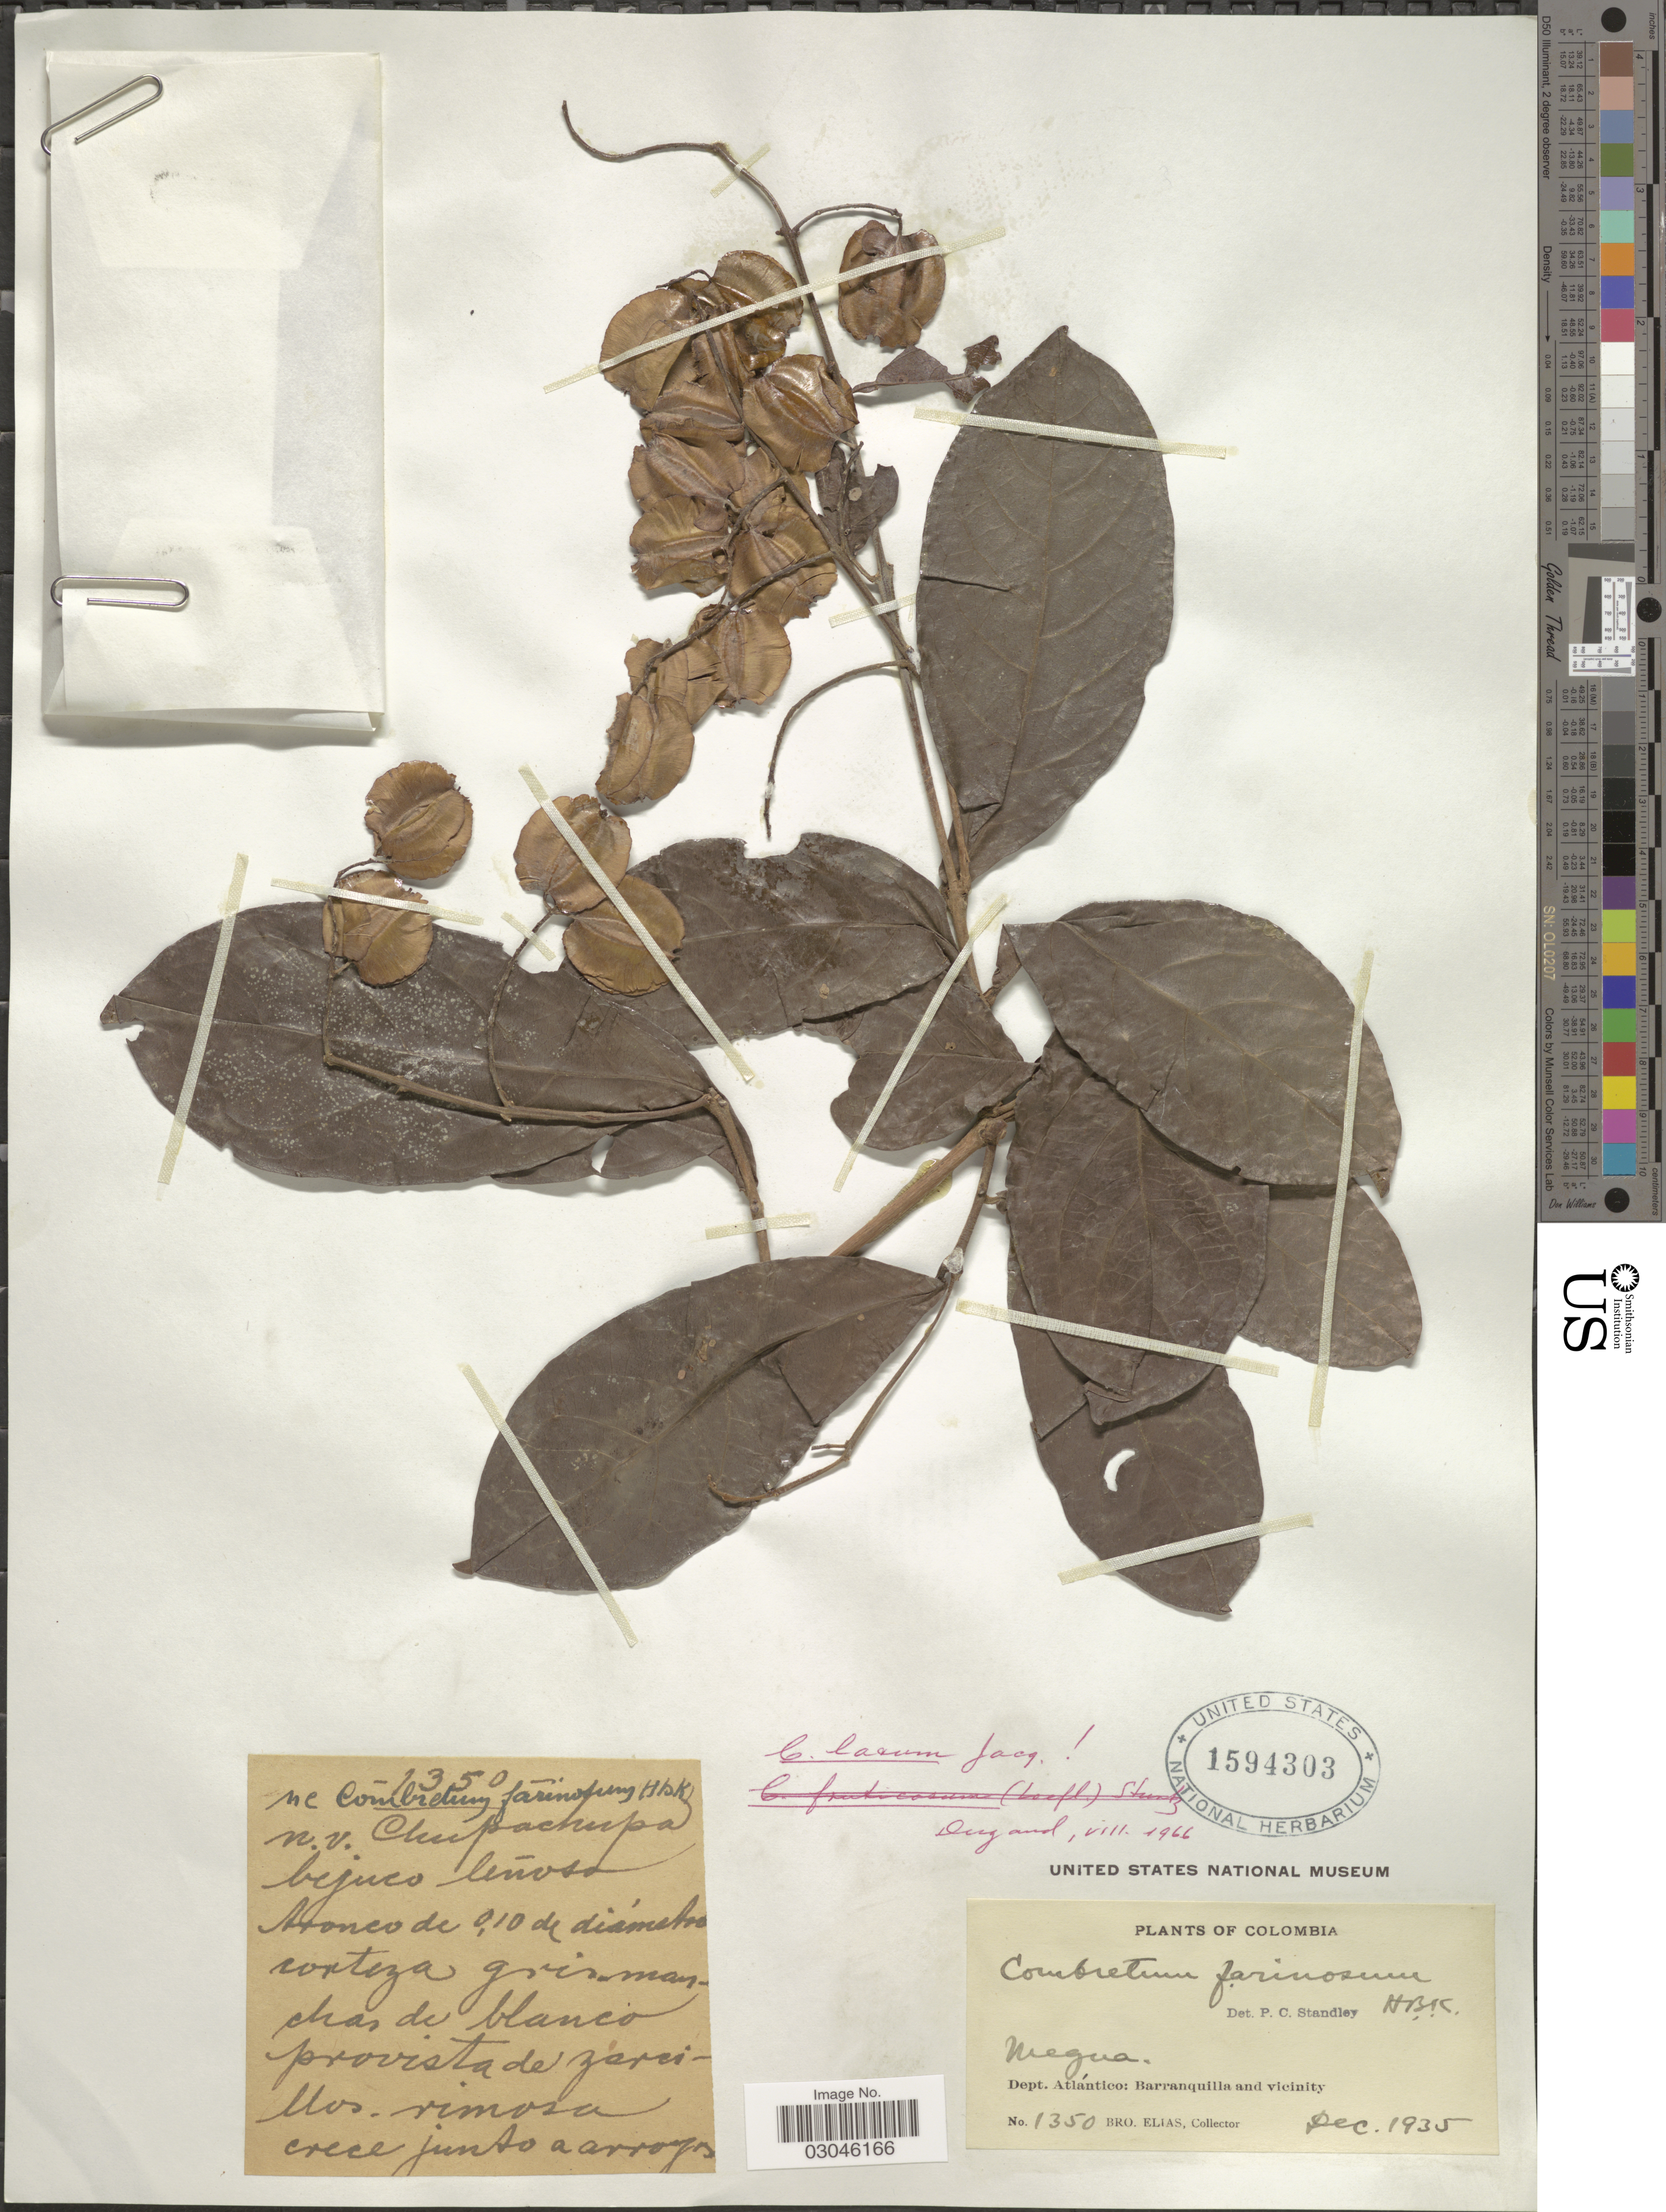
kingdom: Plantae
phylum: Tracheophyta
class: Magnoliopsida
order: Myrtales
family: Combretaceae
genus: Combretum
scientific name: Combretum laxum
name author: Jacq.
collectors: Bro. Elias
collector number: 1350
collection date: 1935-12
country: Colombia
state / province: Atlántico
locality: Megua. Dept. Atlántico: Barranquilla and vicinity.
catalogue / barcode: US 1594303